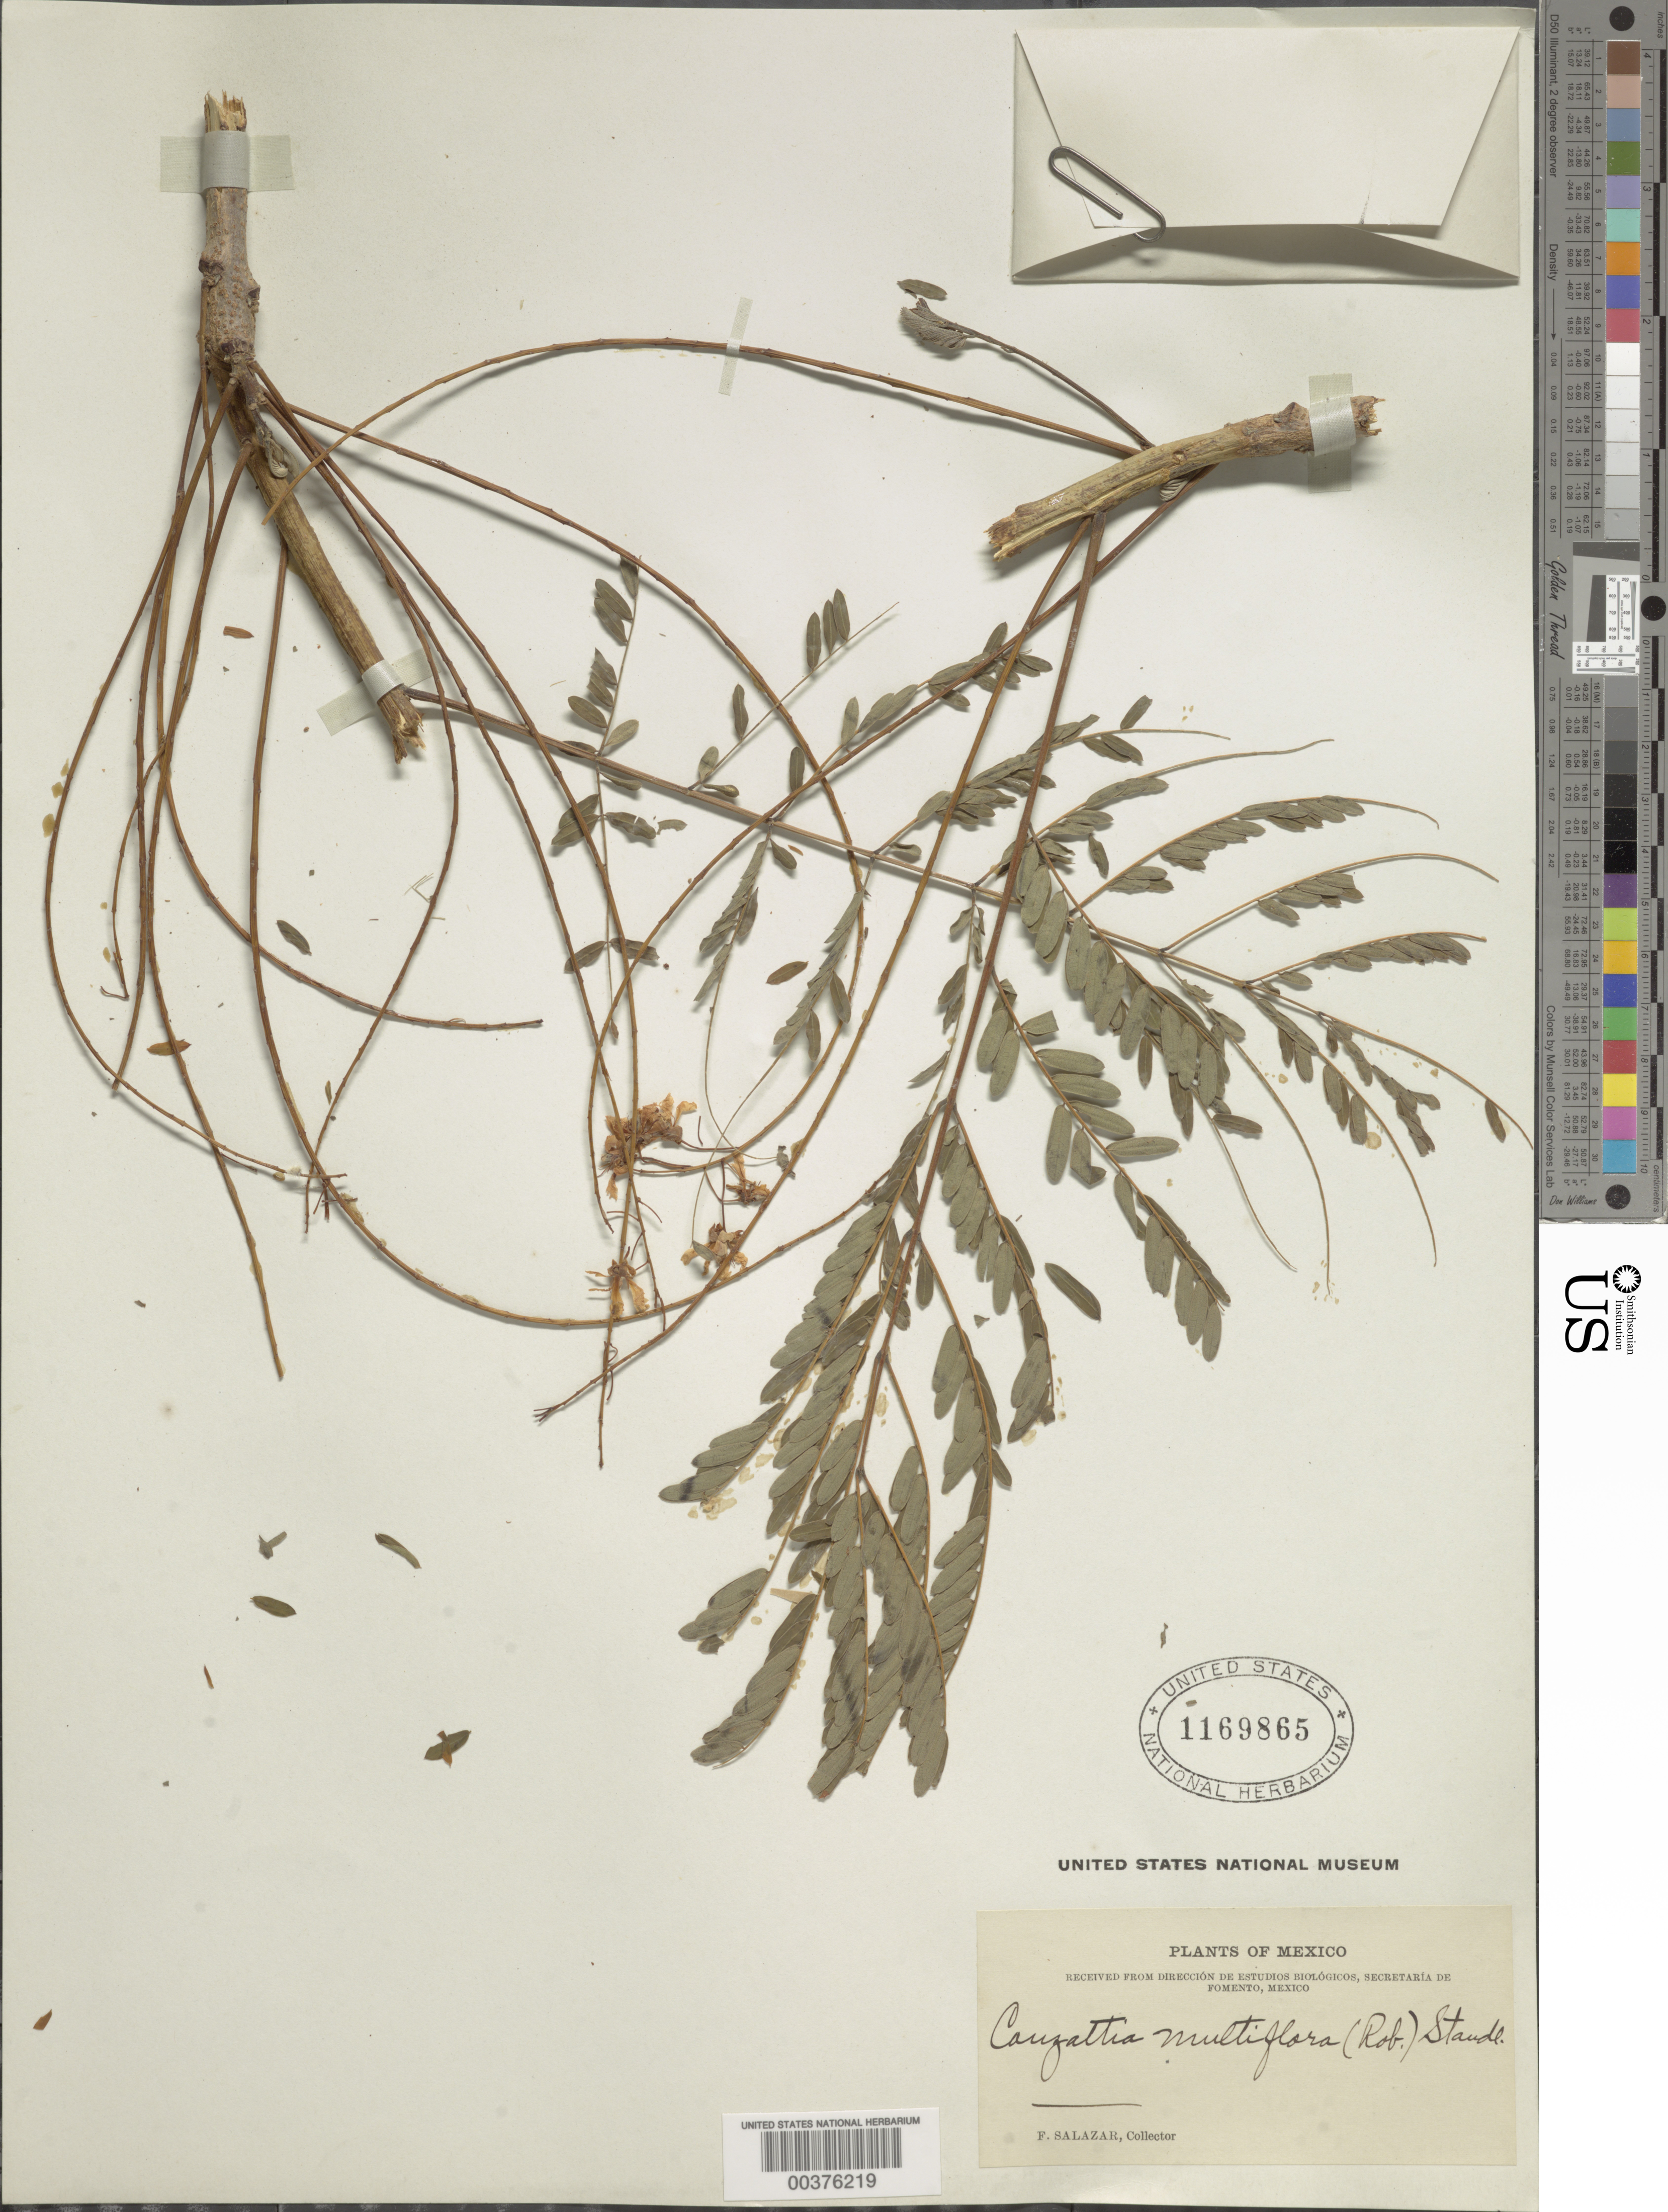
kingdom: Plantae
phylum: Tracheophyta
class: Magnoliopsida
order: Fabales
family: Fabaceae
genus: Conzattia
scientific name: Conzattia multiflora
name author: (B.L. Rob.) Standl.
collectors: F. Salazar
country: Mexico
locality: E of Monserrat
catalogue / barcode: US 1169865